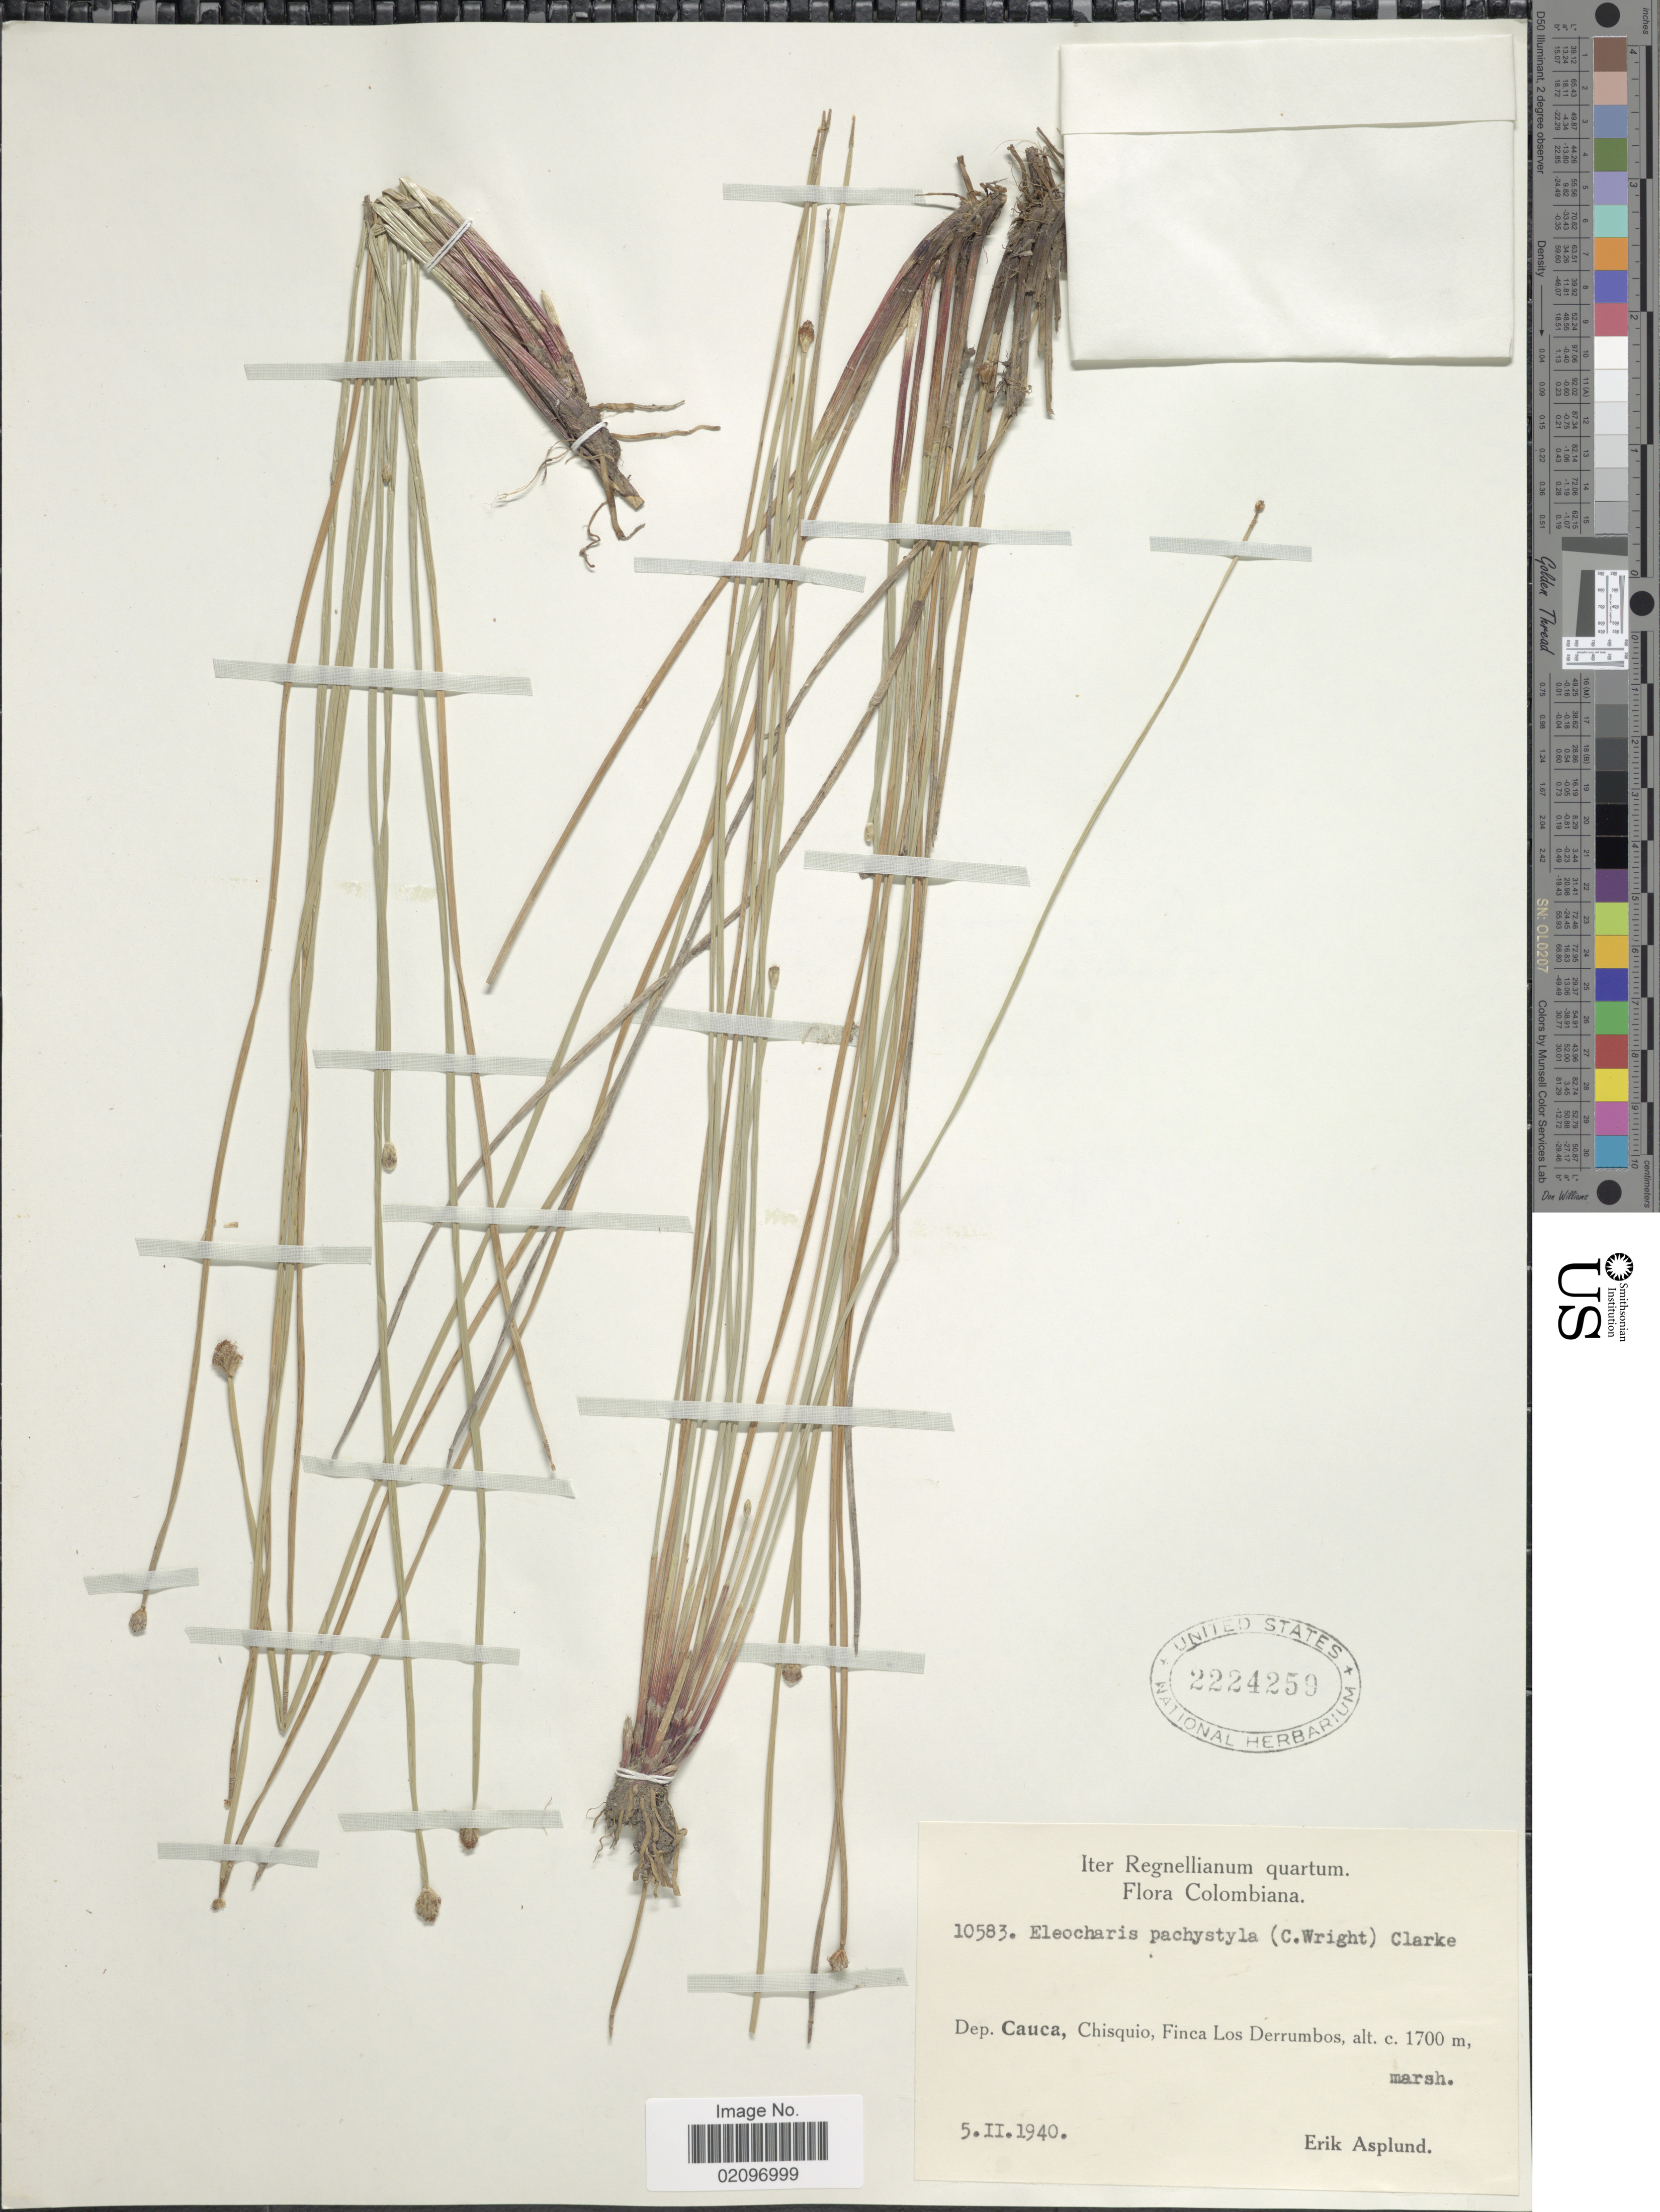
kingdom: Plantae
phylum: Tracheophyta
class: Liliopsida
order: Poales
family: Cyperaceae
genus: Eleocharis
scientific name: Eleocharis pachystyla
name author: (C. Wright) C.B. Clarke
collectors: E. Asplund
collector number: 10583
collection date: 1940-02-05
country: Colombia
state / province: Cauca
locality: Dep. Cauca, Chisquio, Finca Los Derrumbos.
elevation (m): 1700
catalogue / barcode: US 2224259